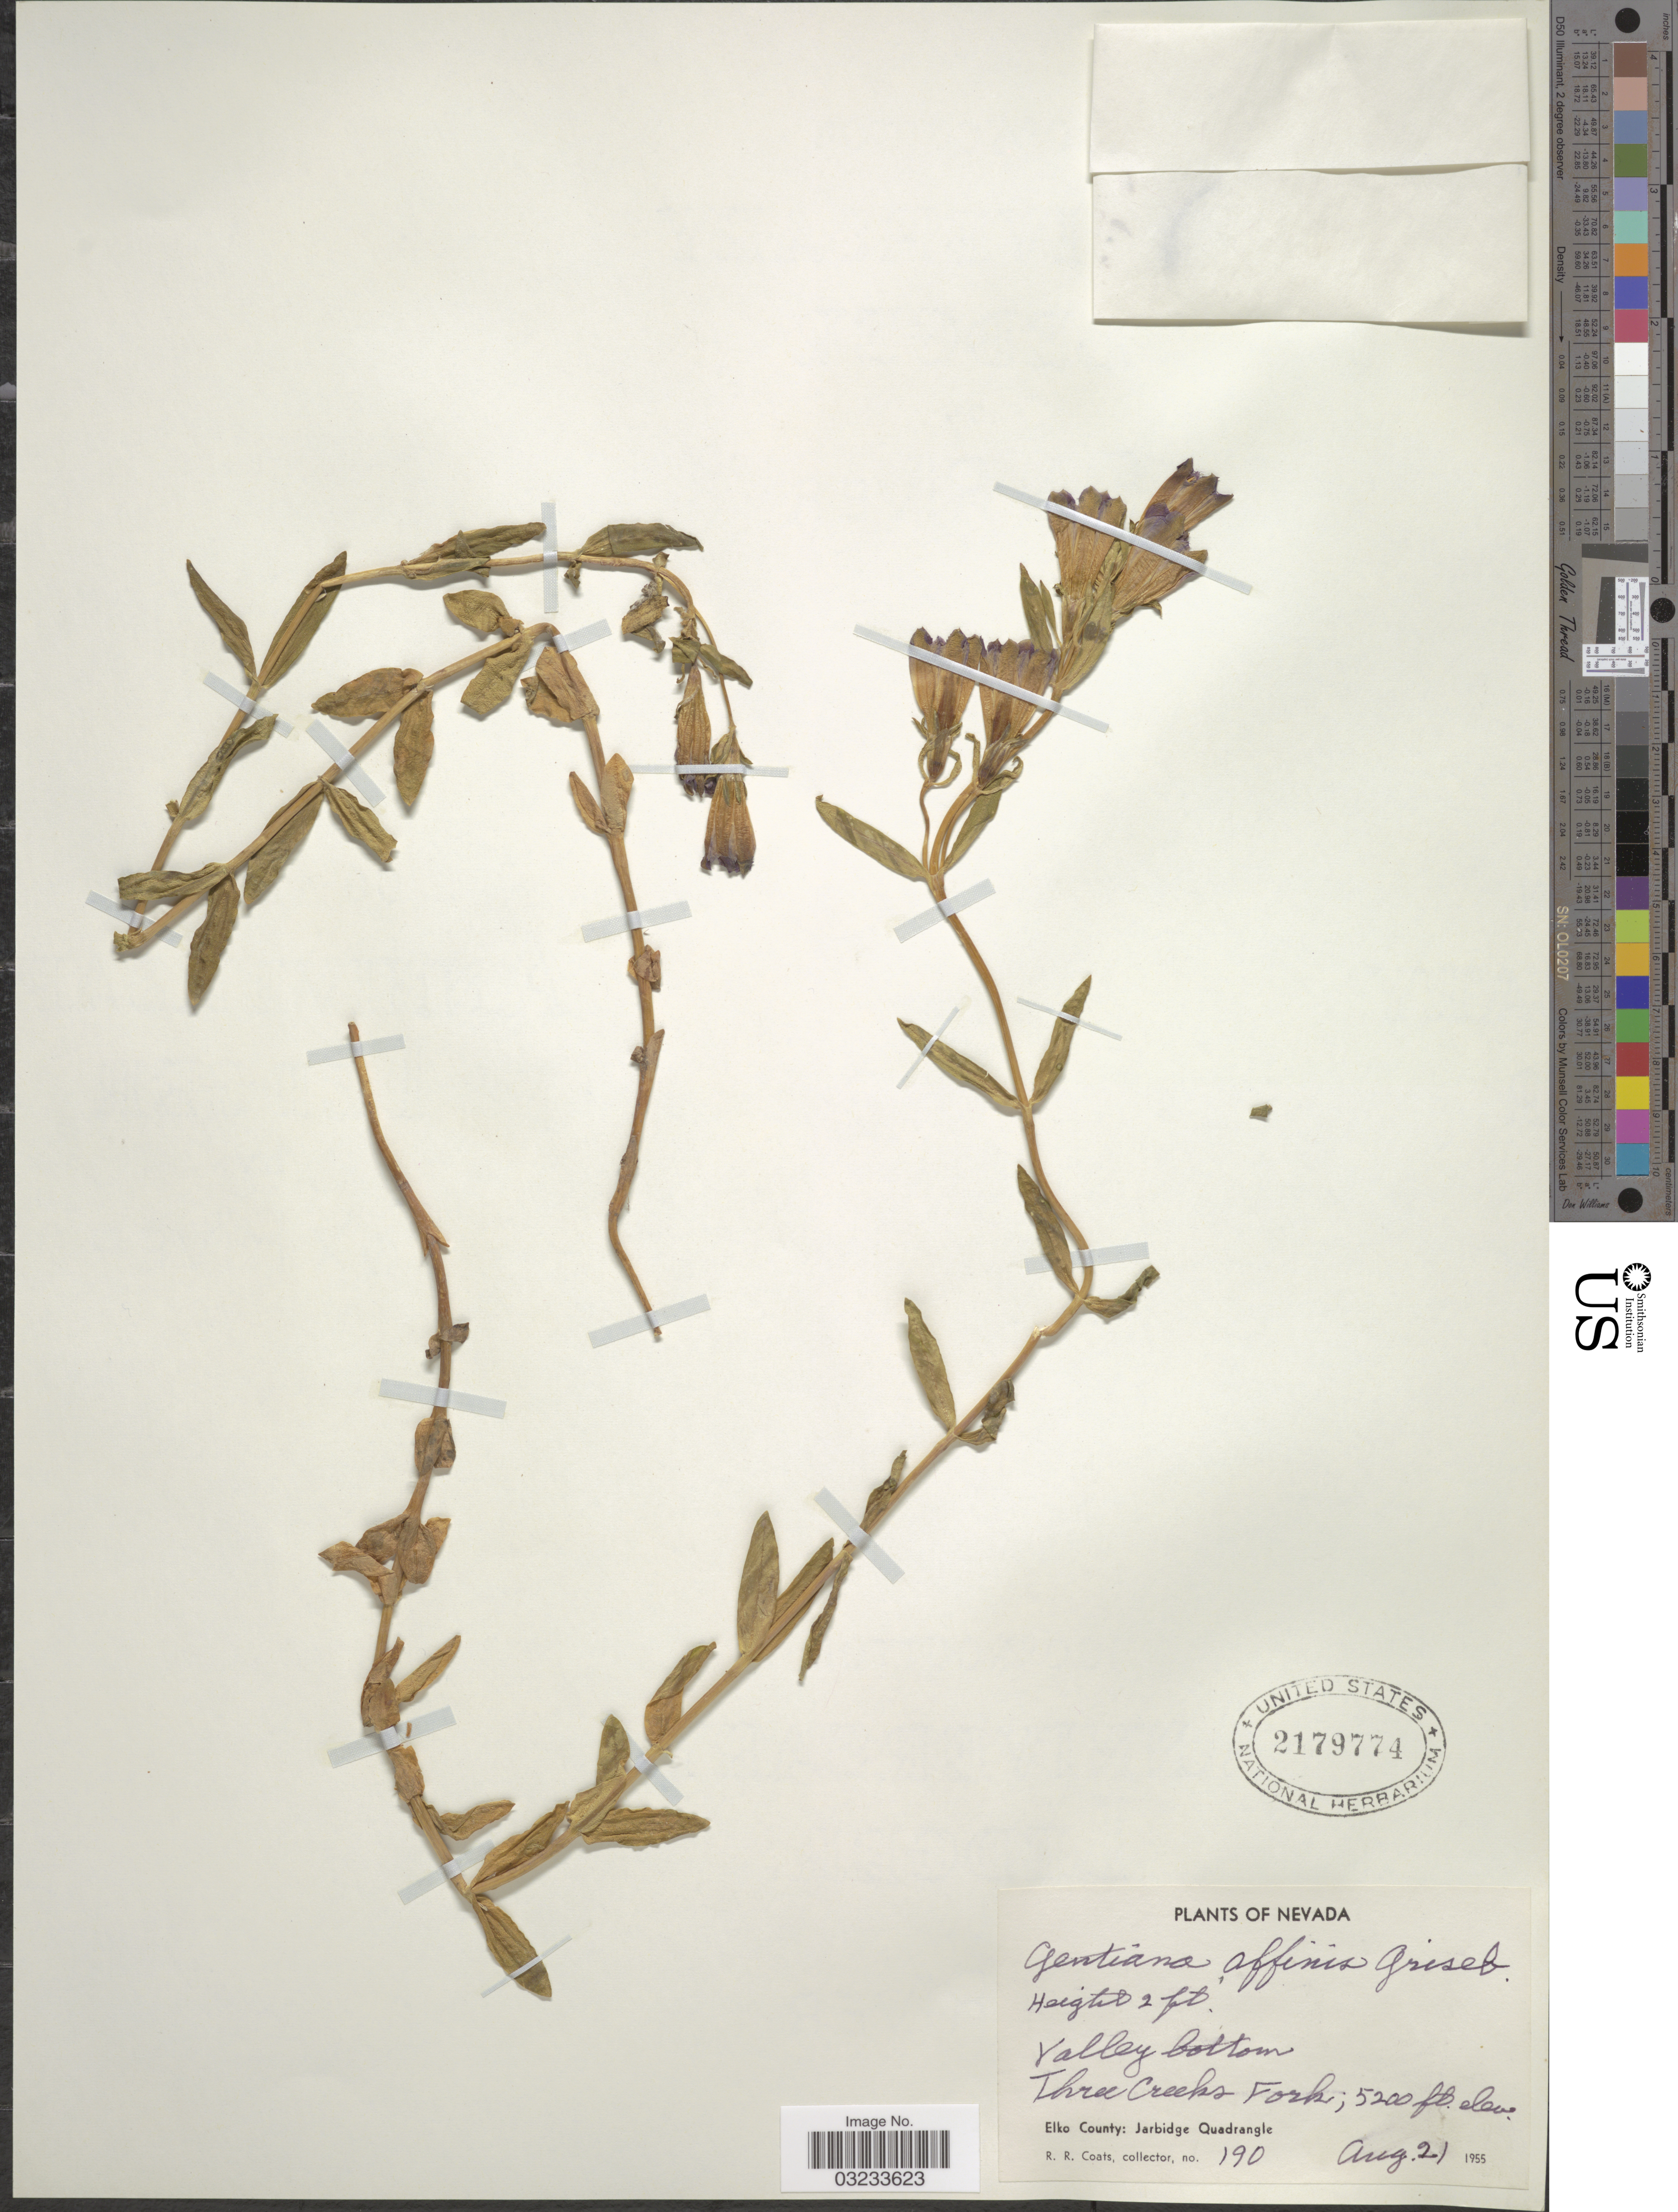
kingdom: Plantae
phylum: Tracheophyta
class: Magnoliopsida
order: Gentianales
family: Gentianaceae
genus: Gentiana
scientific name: Gentiana affinis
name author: Griseb.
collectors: R. Coats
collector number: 190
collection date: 1955-08-21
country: United States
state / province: Nevada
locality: Valley bottom Three Creeks Fork.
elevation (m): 1585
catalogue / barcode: US 2179774